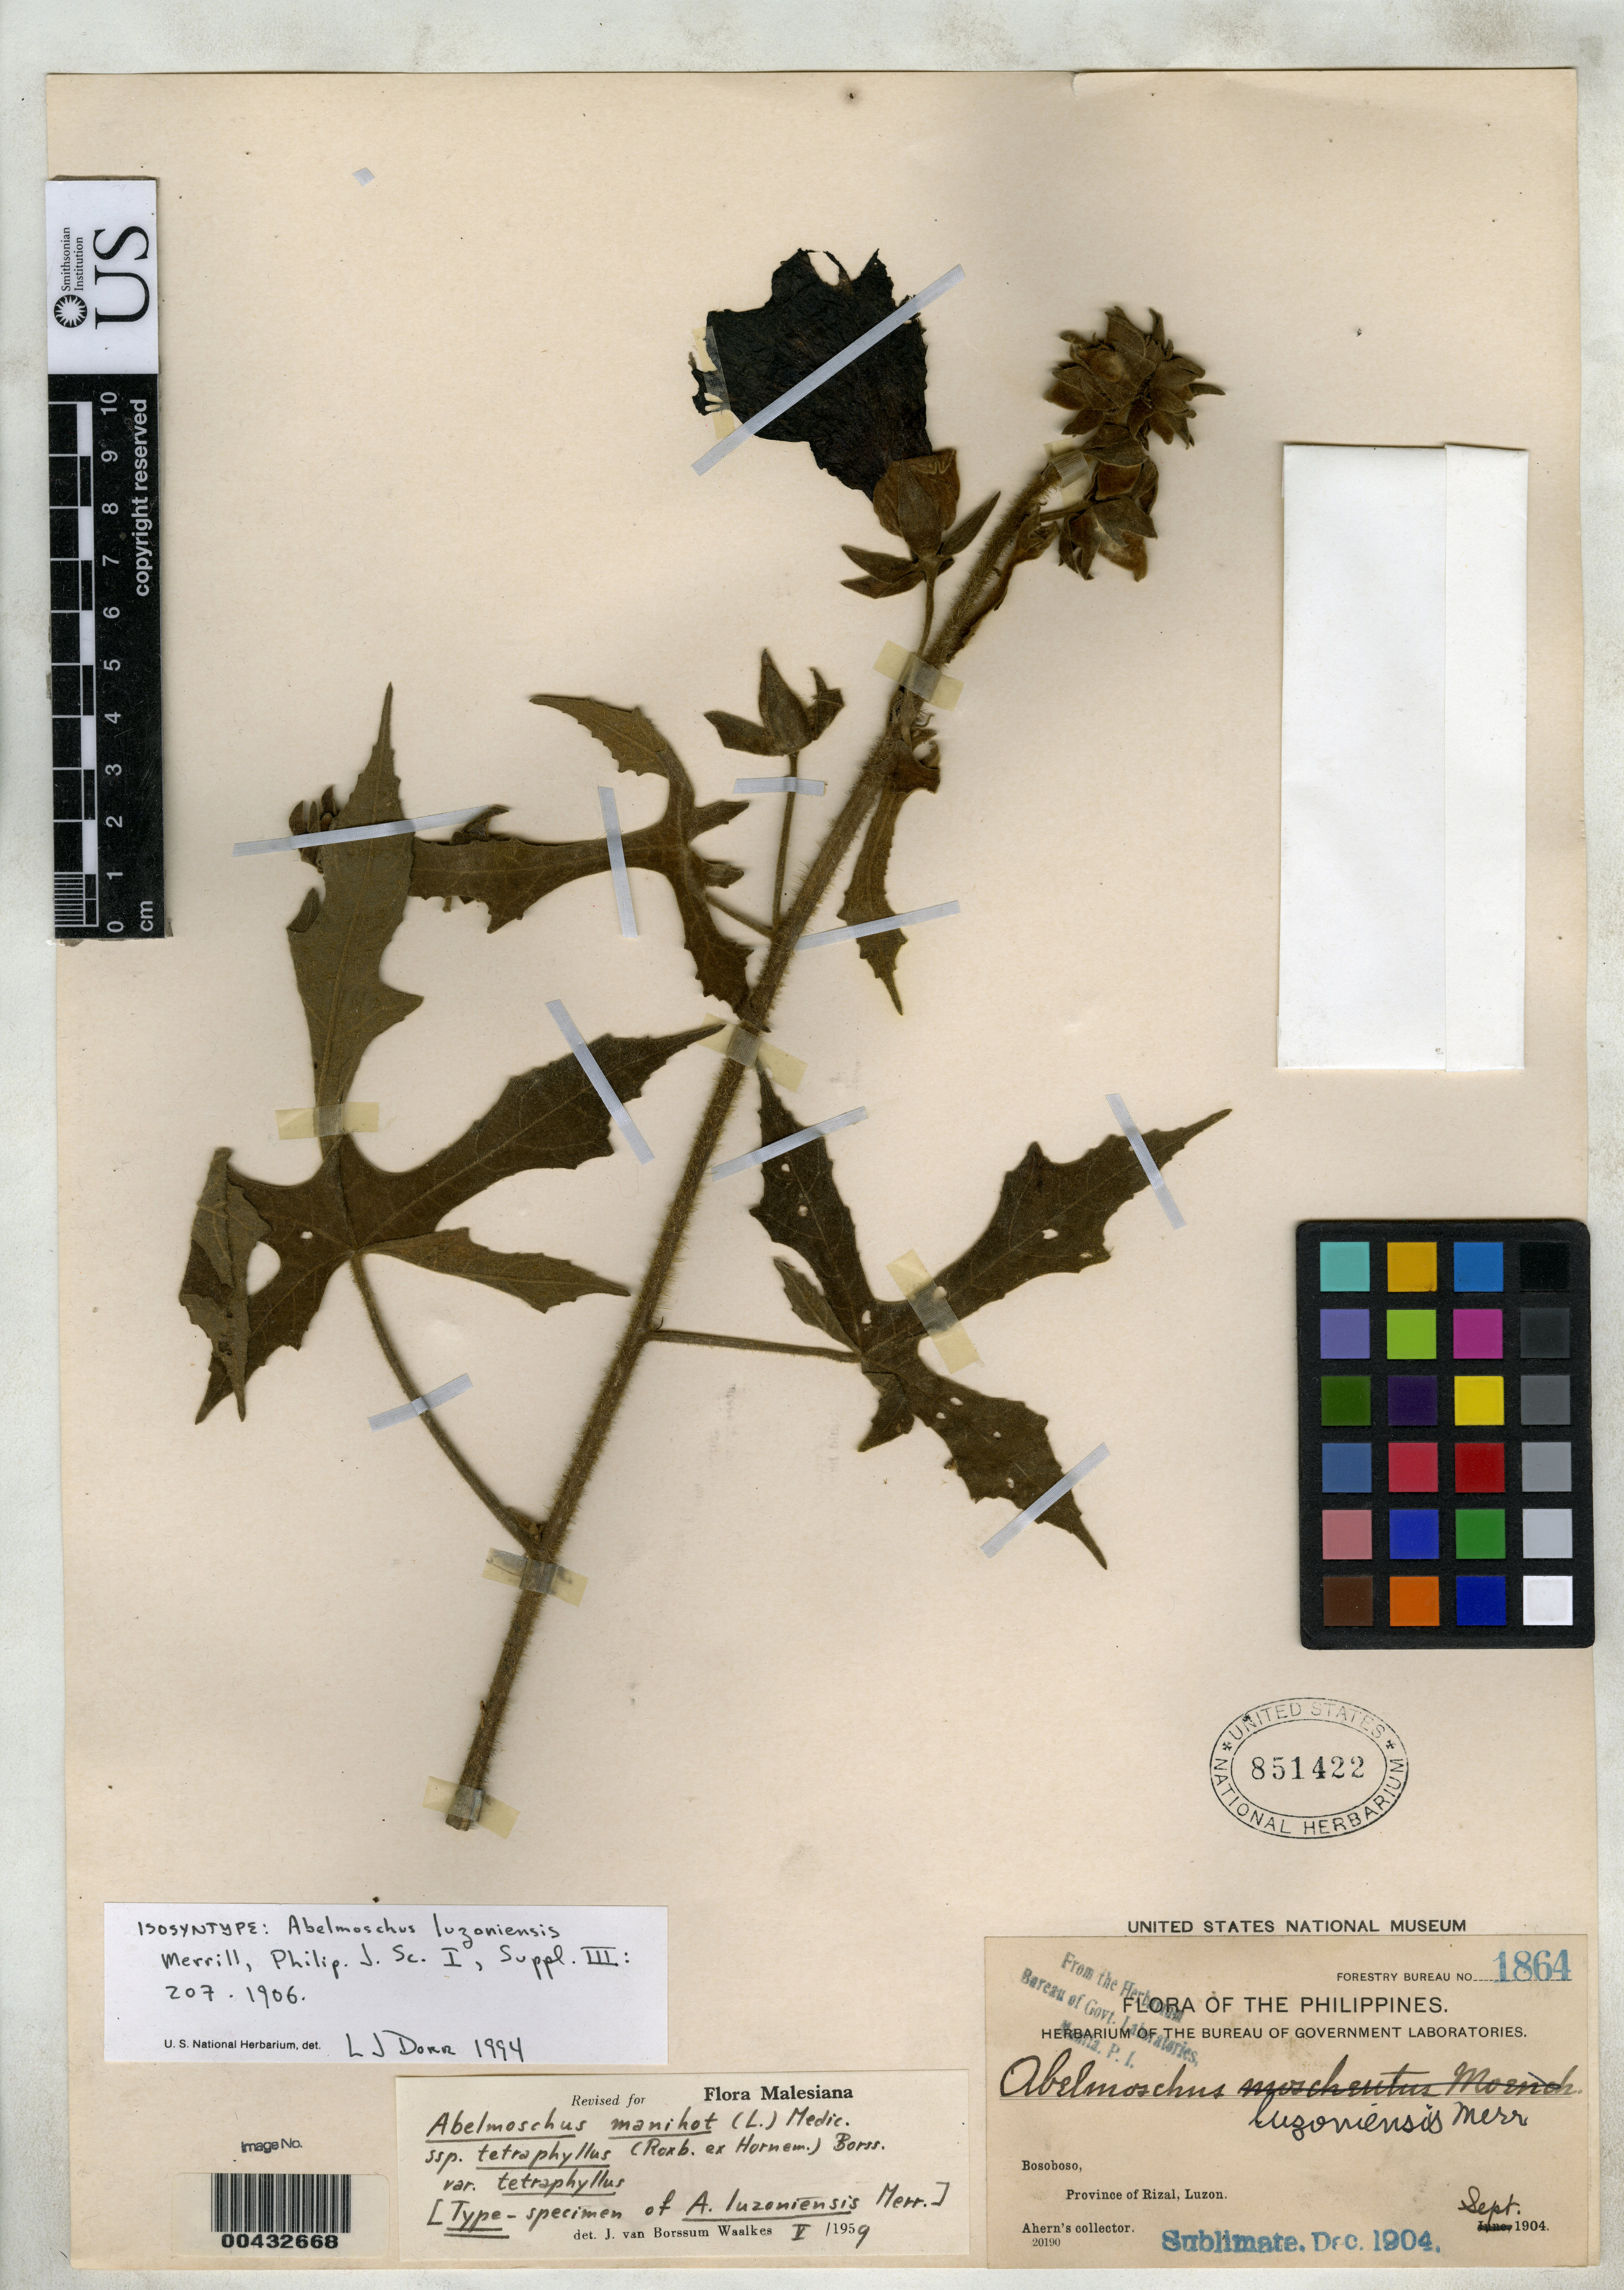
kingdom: Plantae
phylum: Tracheophyta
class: Magnoliopsida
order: Malvales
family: Malvaceae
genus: Abelmoschus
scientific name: Abelmoschus luzoniensis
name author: Merr.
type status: Isosyntype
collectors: Ahern's collector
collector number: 1864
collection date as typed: Sep 1904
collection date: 1904-09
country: Philippines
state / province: Calabarzon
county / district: Rizal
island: Luzon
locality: Bosoboso.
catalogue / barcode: US 851422